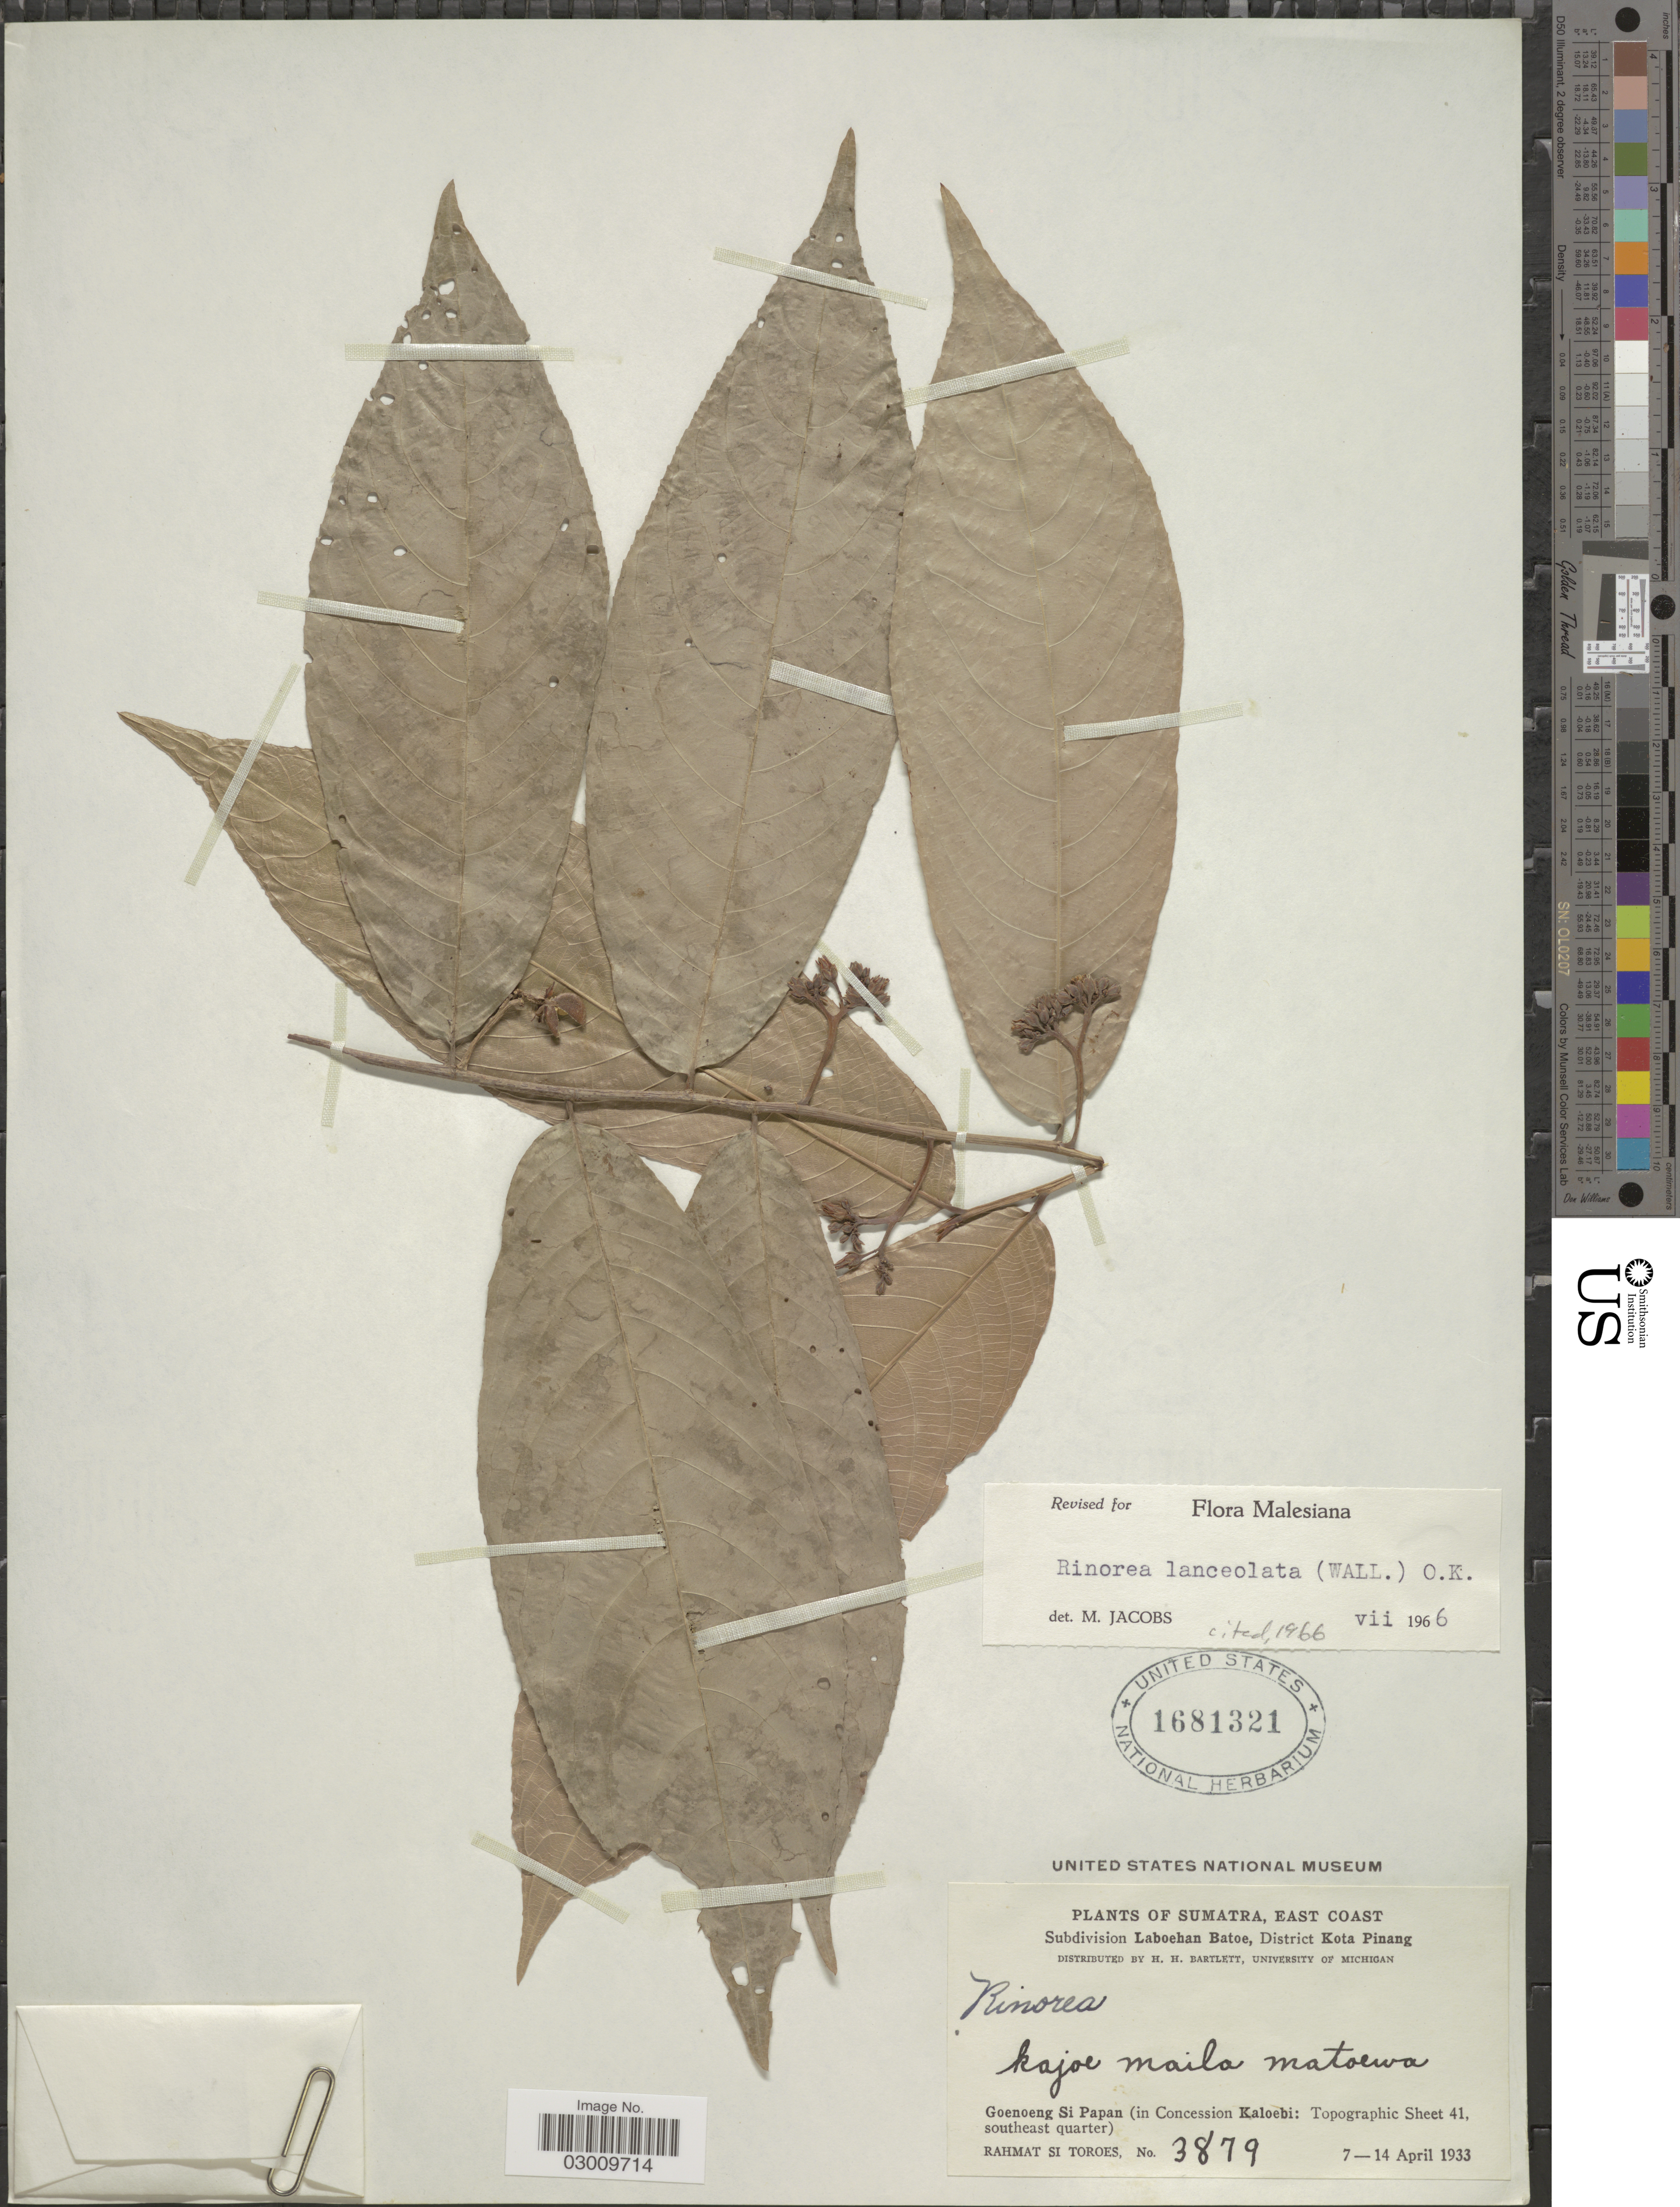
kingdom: Plantae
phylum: Tracheophyta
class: Magnoliopsida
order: Malpighiales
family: Violaceae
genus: Rinorea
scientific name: Rinorea lanceolata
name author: (Wall.) Kuntze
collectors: Rahmat Si Boeea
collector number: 3879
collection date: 1933-04-07/1933-04-14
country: Indonesia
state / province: Sumatra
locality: East Coast. Subdivision Laboehan Batoe, District Kota Pinang. Goenoeng Si Papan (in Concession Kaloebi: Topographic Sheet 41 southeast quarter).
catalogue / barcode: US 1681321